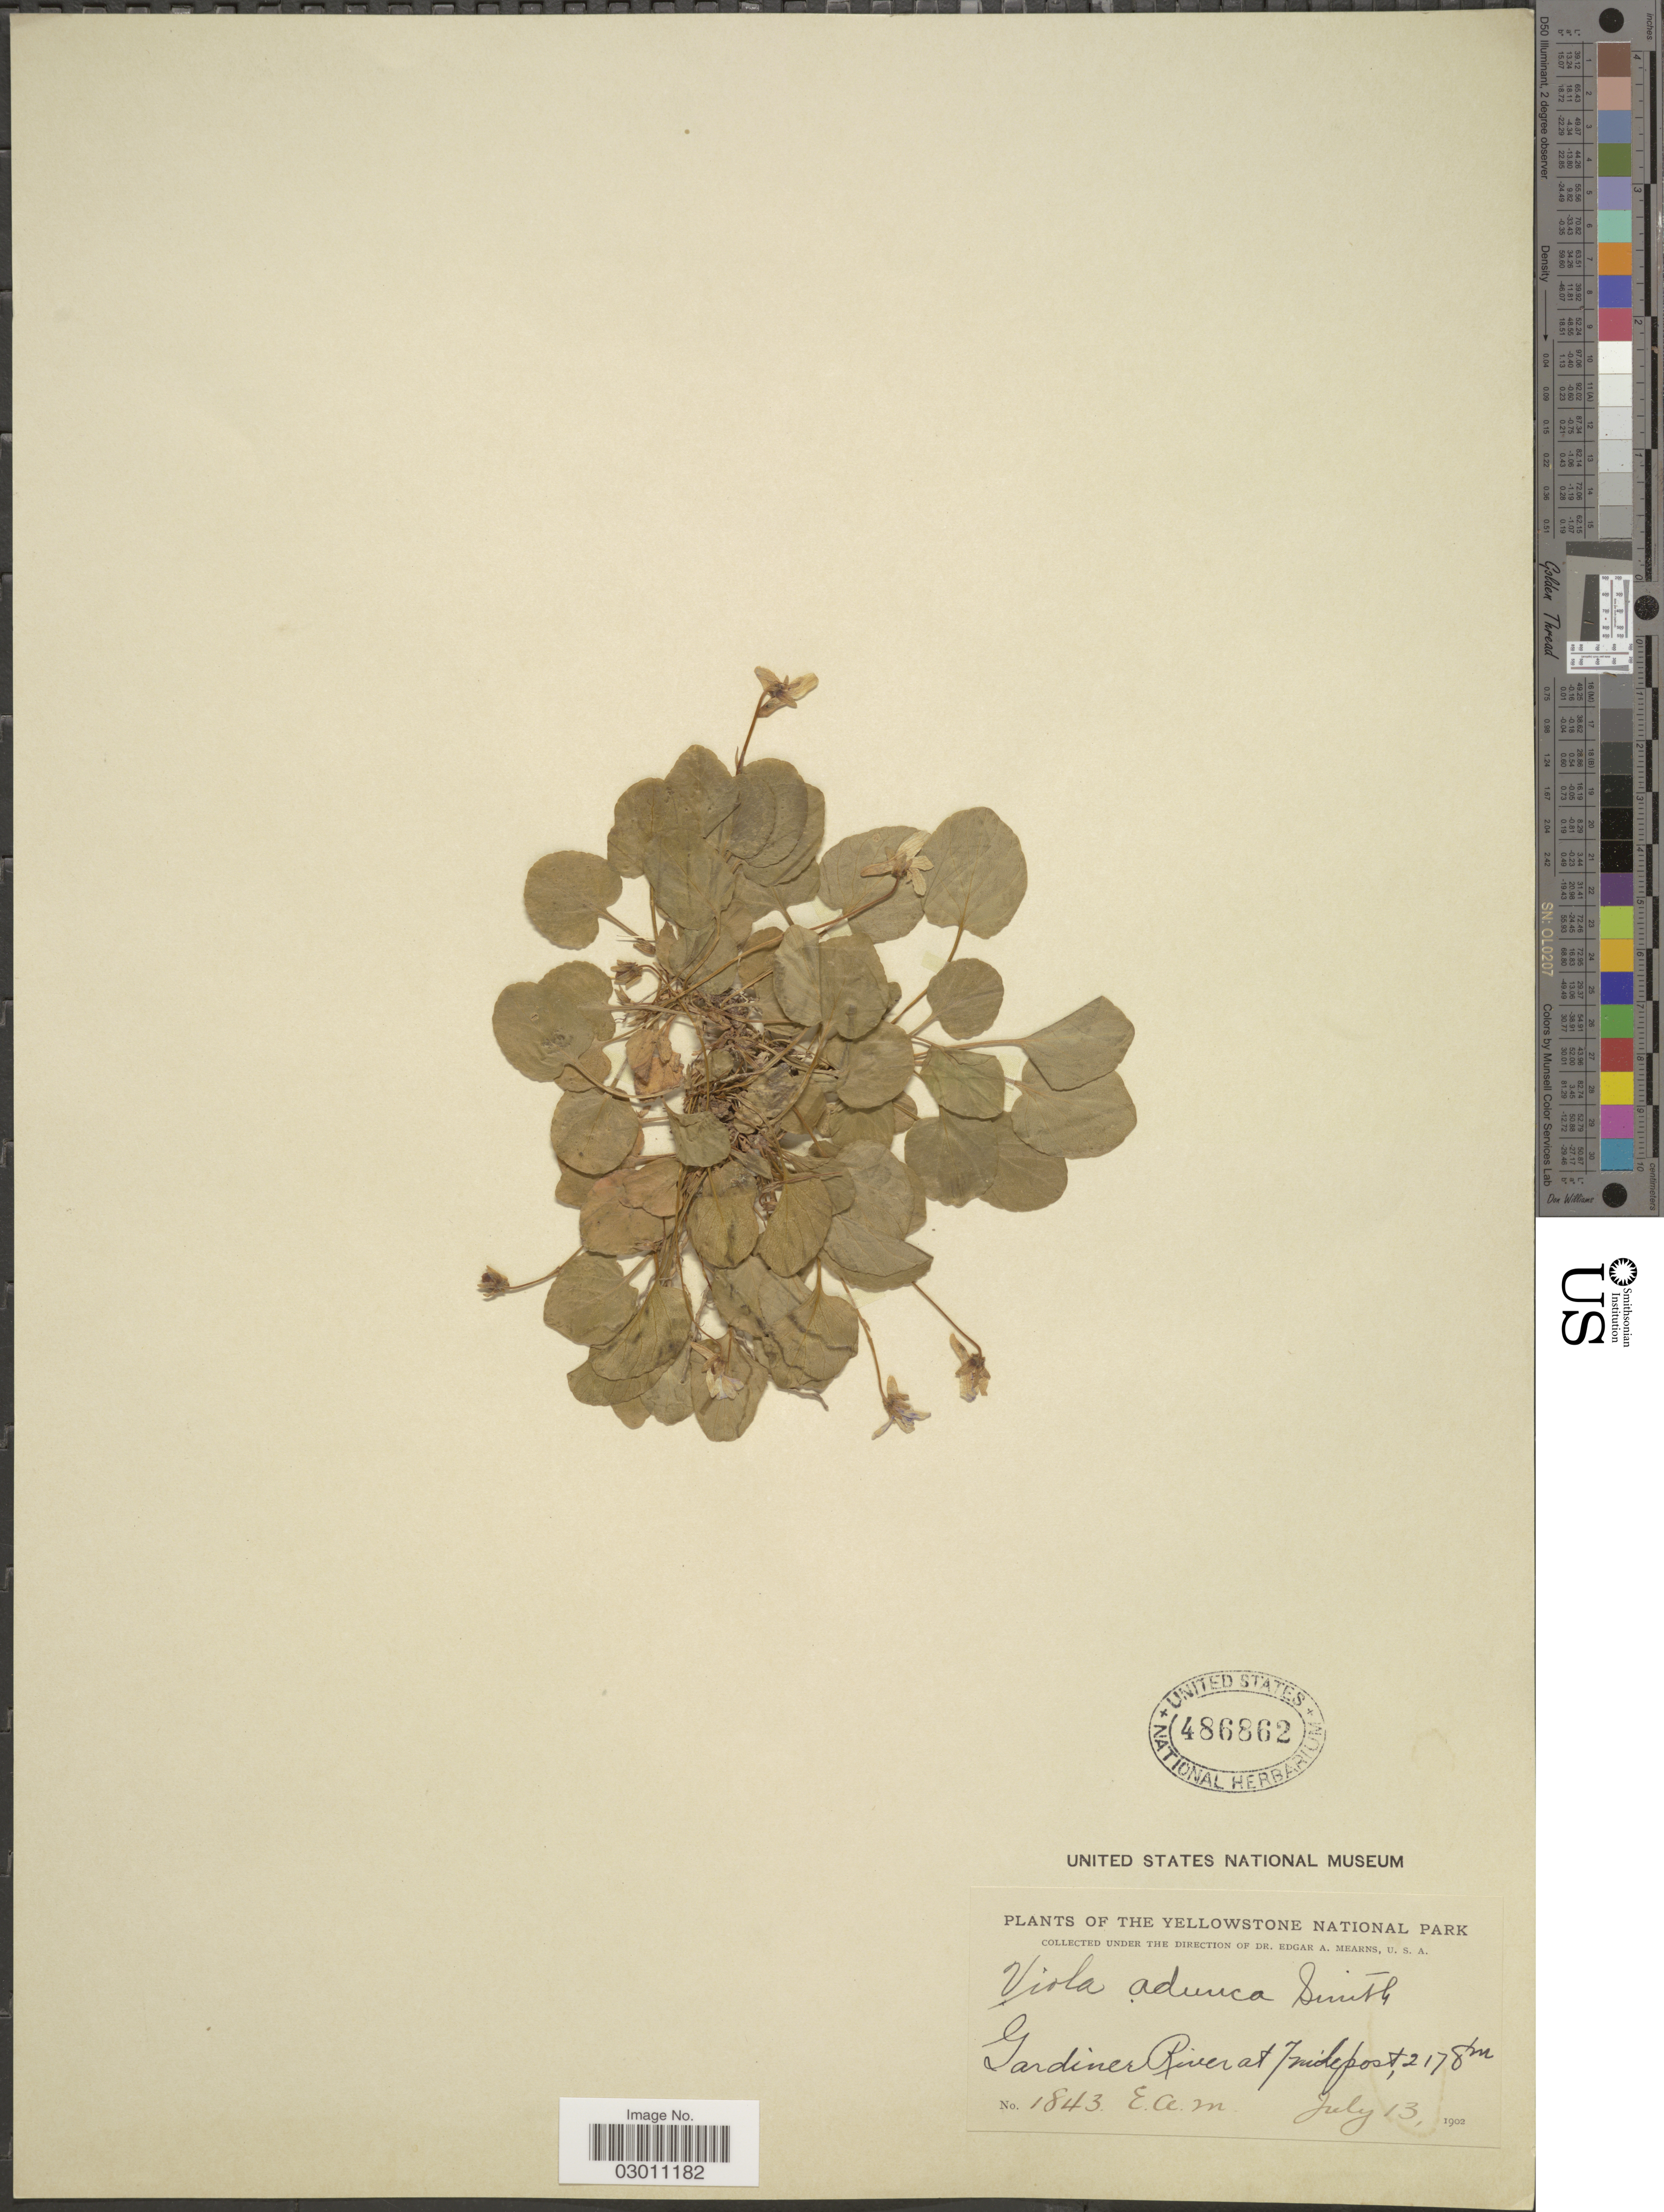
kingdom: Plantae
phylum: Tracheophyta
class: Magnoliopsida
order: Malpighiales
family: Violaceae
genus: Viola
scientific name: Viola adunca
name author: Sm.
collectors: E. A. Mearns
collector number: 1843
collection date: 1902-07-13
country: United States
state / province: Montana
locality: Yellowstone National Park. Gardiner River at Tradepost.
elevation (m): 2178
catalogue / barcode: US 486862